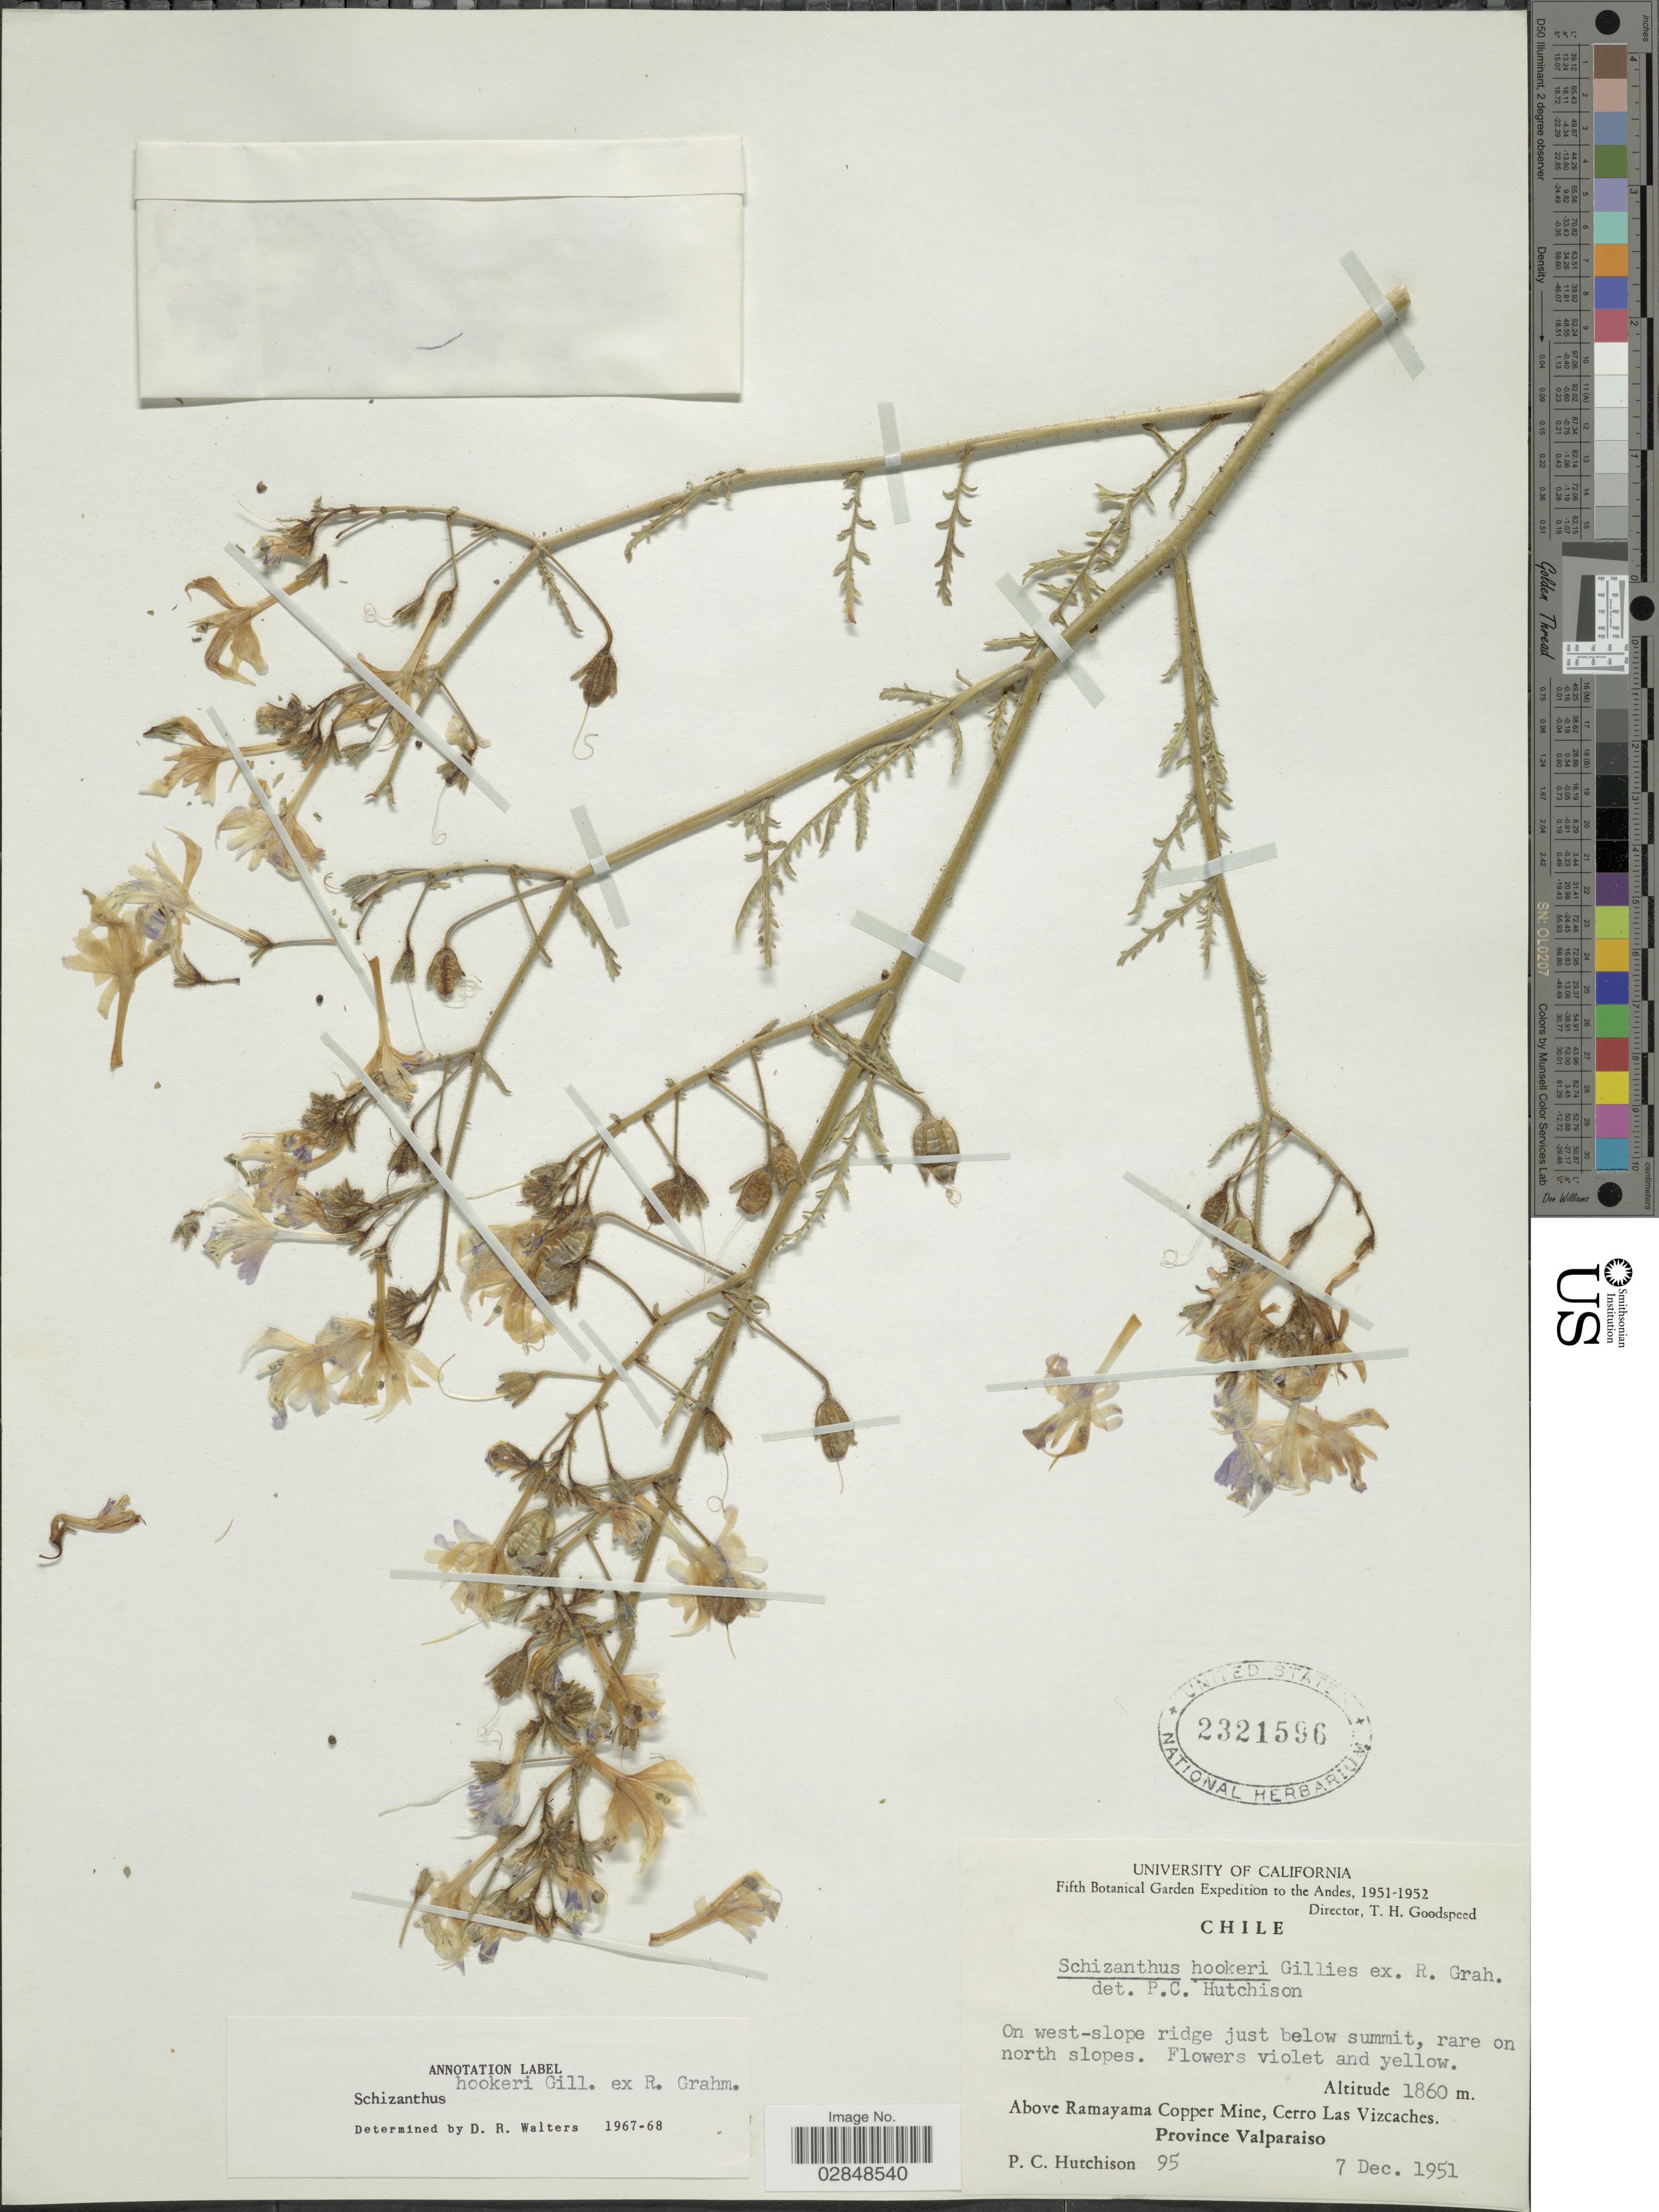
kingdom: Plantae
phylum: Tracheophyta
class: Magnoliopsida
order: Solanales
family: Solanaceae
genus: Schizanthus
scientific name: Schizanthus hookeri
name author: Gillies ex Graham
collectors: P. C. Hutchison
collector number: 95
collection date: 1951-12-07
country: Chile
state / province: Valparaíso (V)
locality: The Andes. On west-slope ridje just below summit, rare on north slopes. Above Ramayama Copper Mine, Cerro Las Vizcaches.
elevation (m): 1860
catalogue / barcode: US 2321596